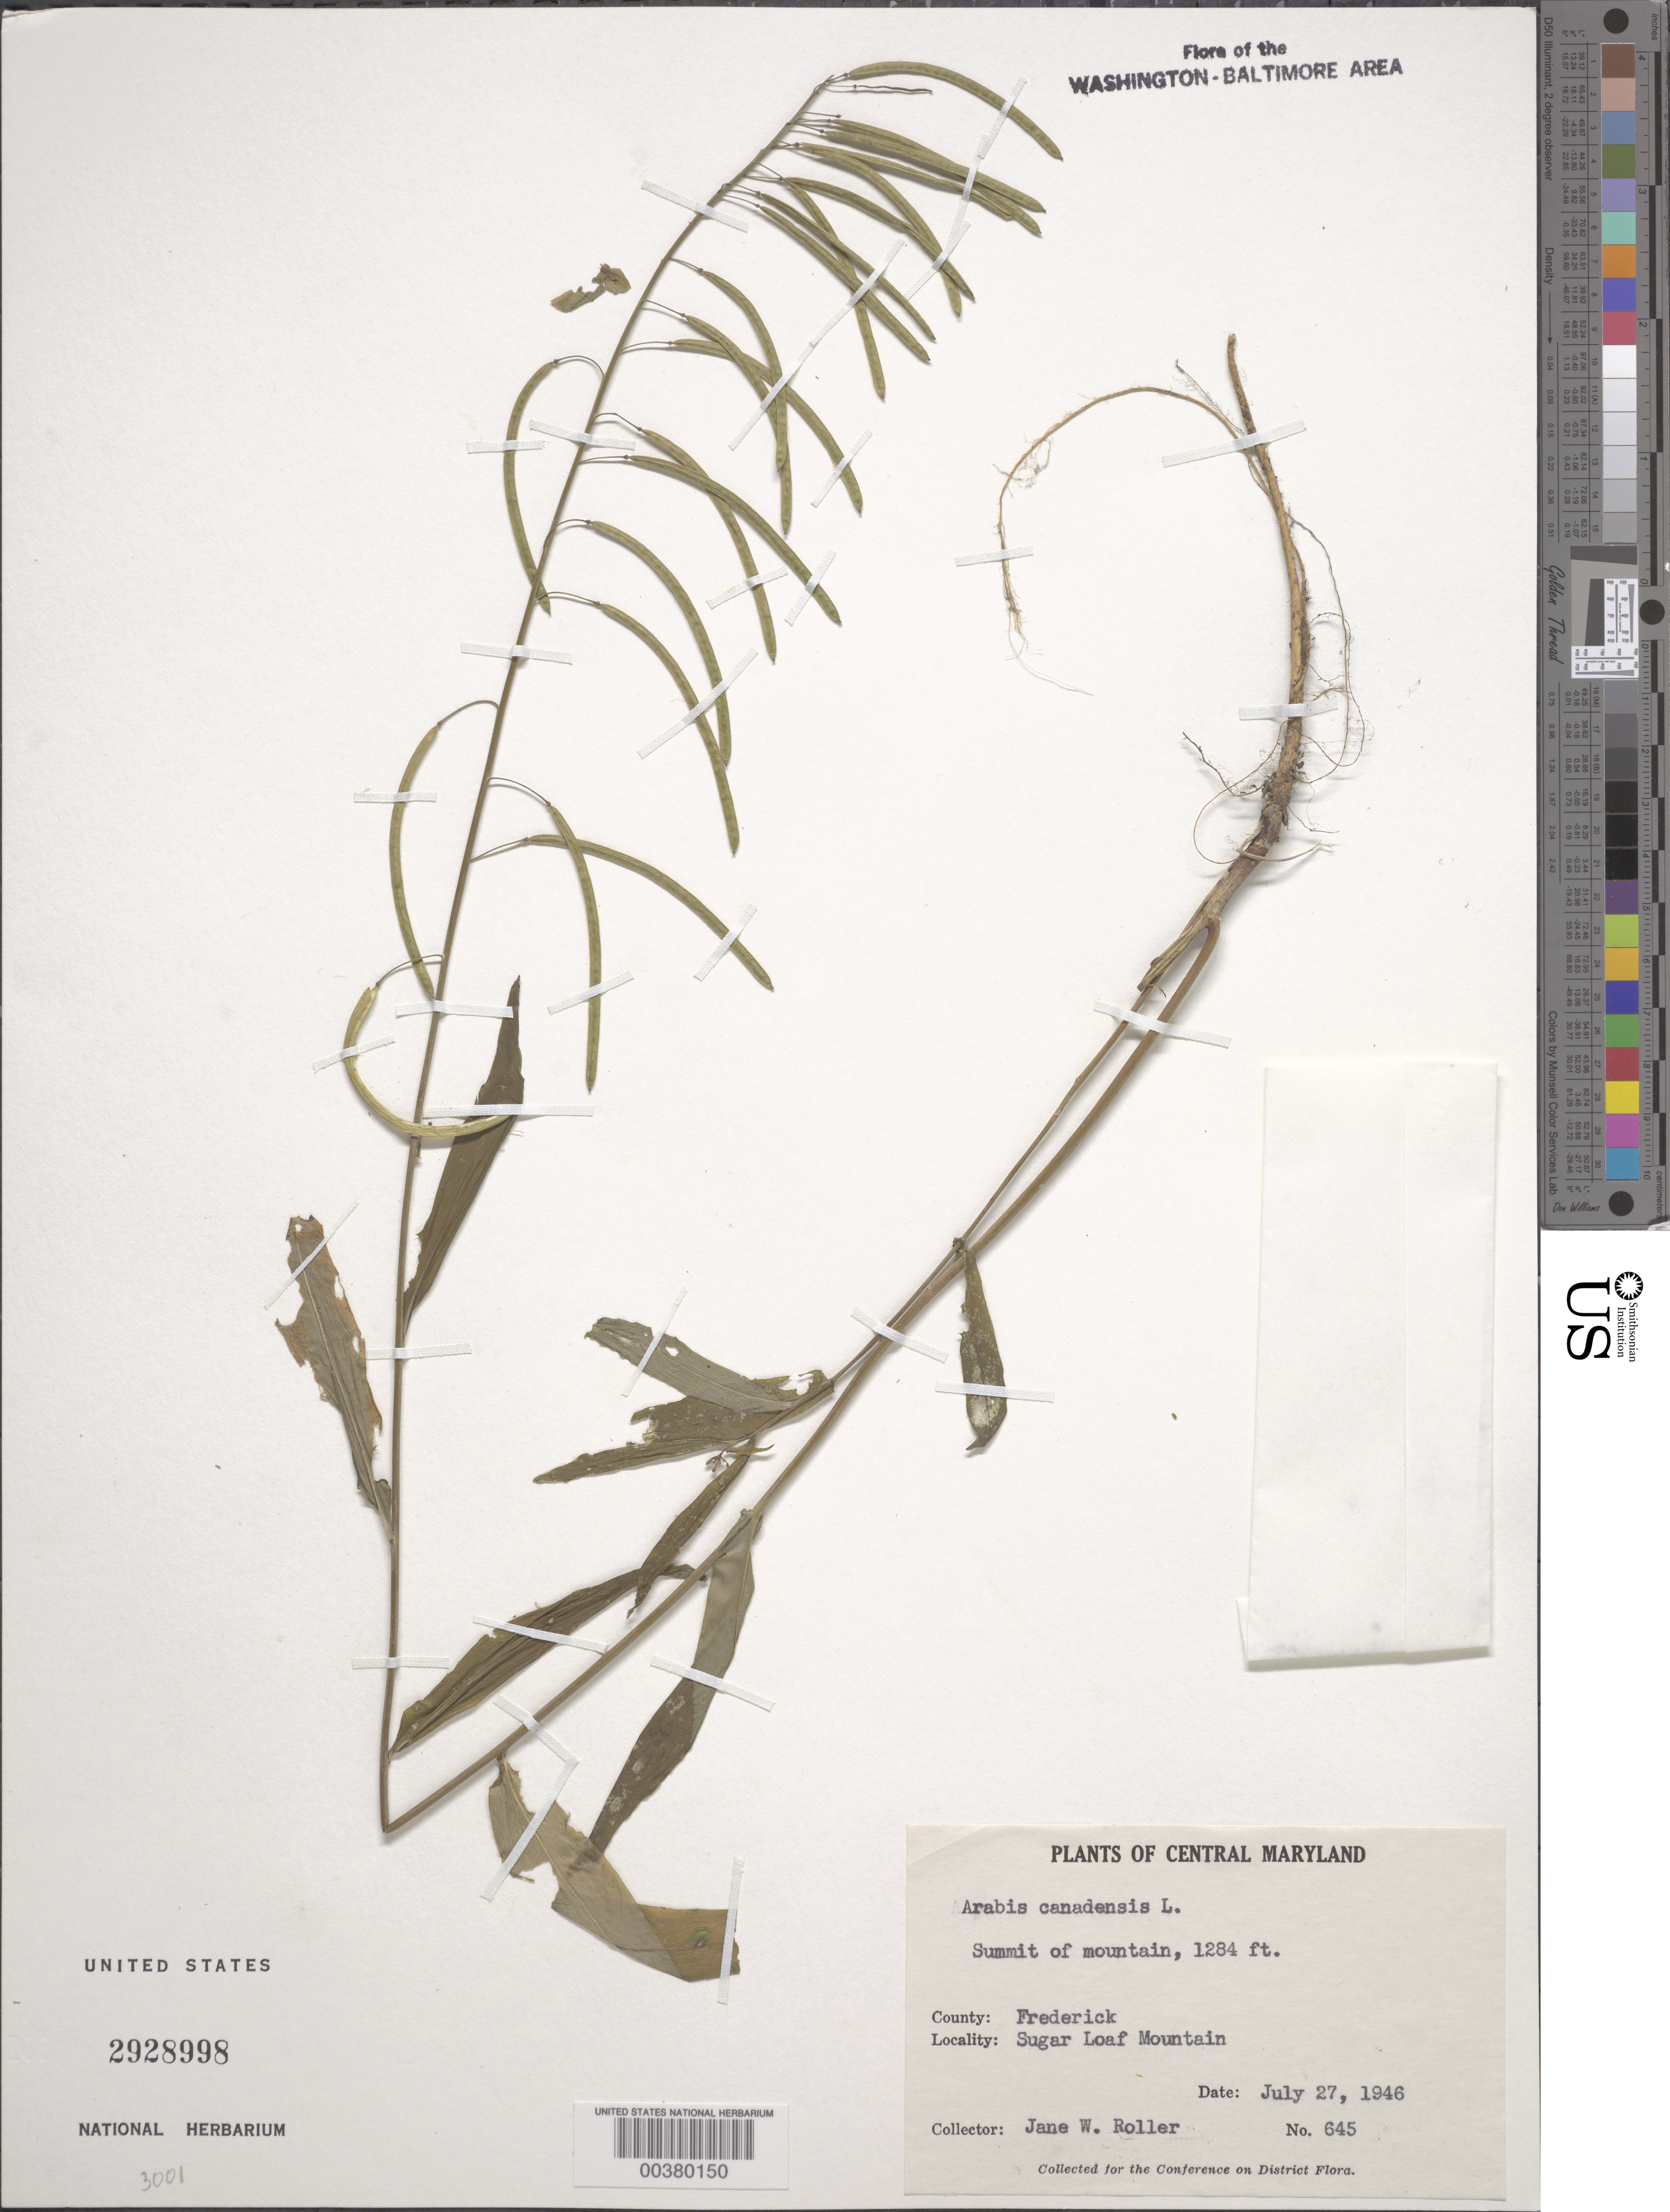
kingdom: Plantae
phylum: Tracheophyta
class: Magnoliopsida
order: Brassicales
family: Brassicaceae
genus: Boechera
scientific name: Boechera canadensis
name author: (L.) Al-Shehbaz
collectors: J. W. Roller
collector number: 645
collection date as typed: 27 Jul 1946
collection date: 1946-07-27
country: United States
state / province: Maryland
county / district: Frederick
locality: Sugar Loaf Mountain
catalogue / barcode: US 2928998